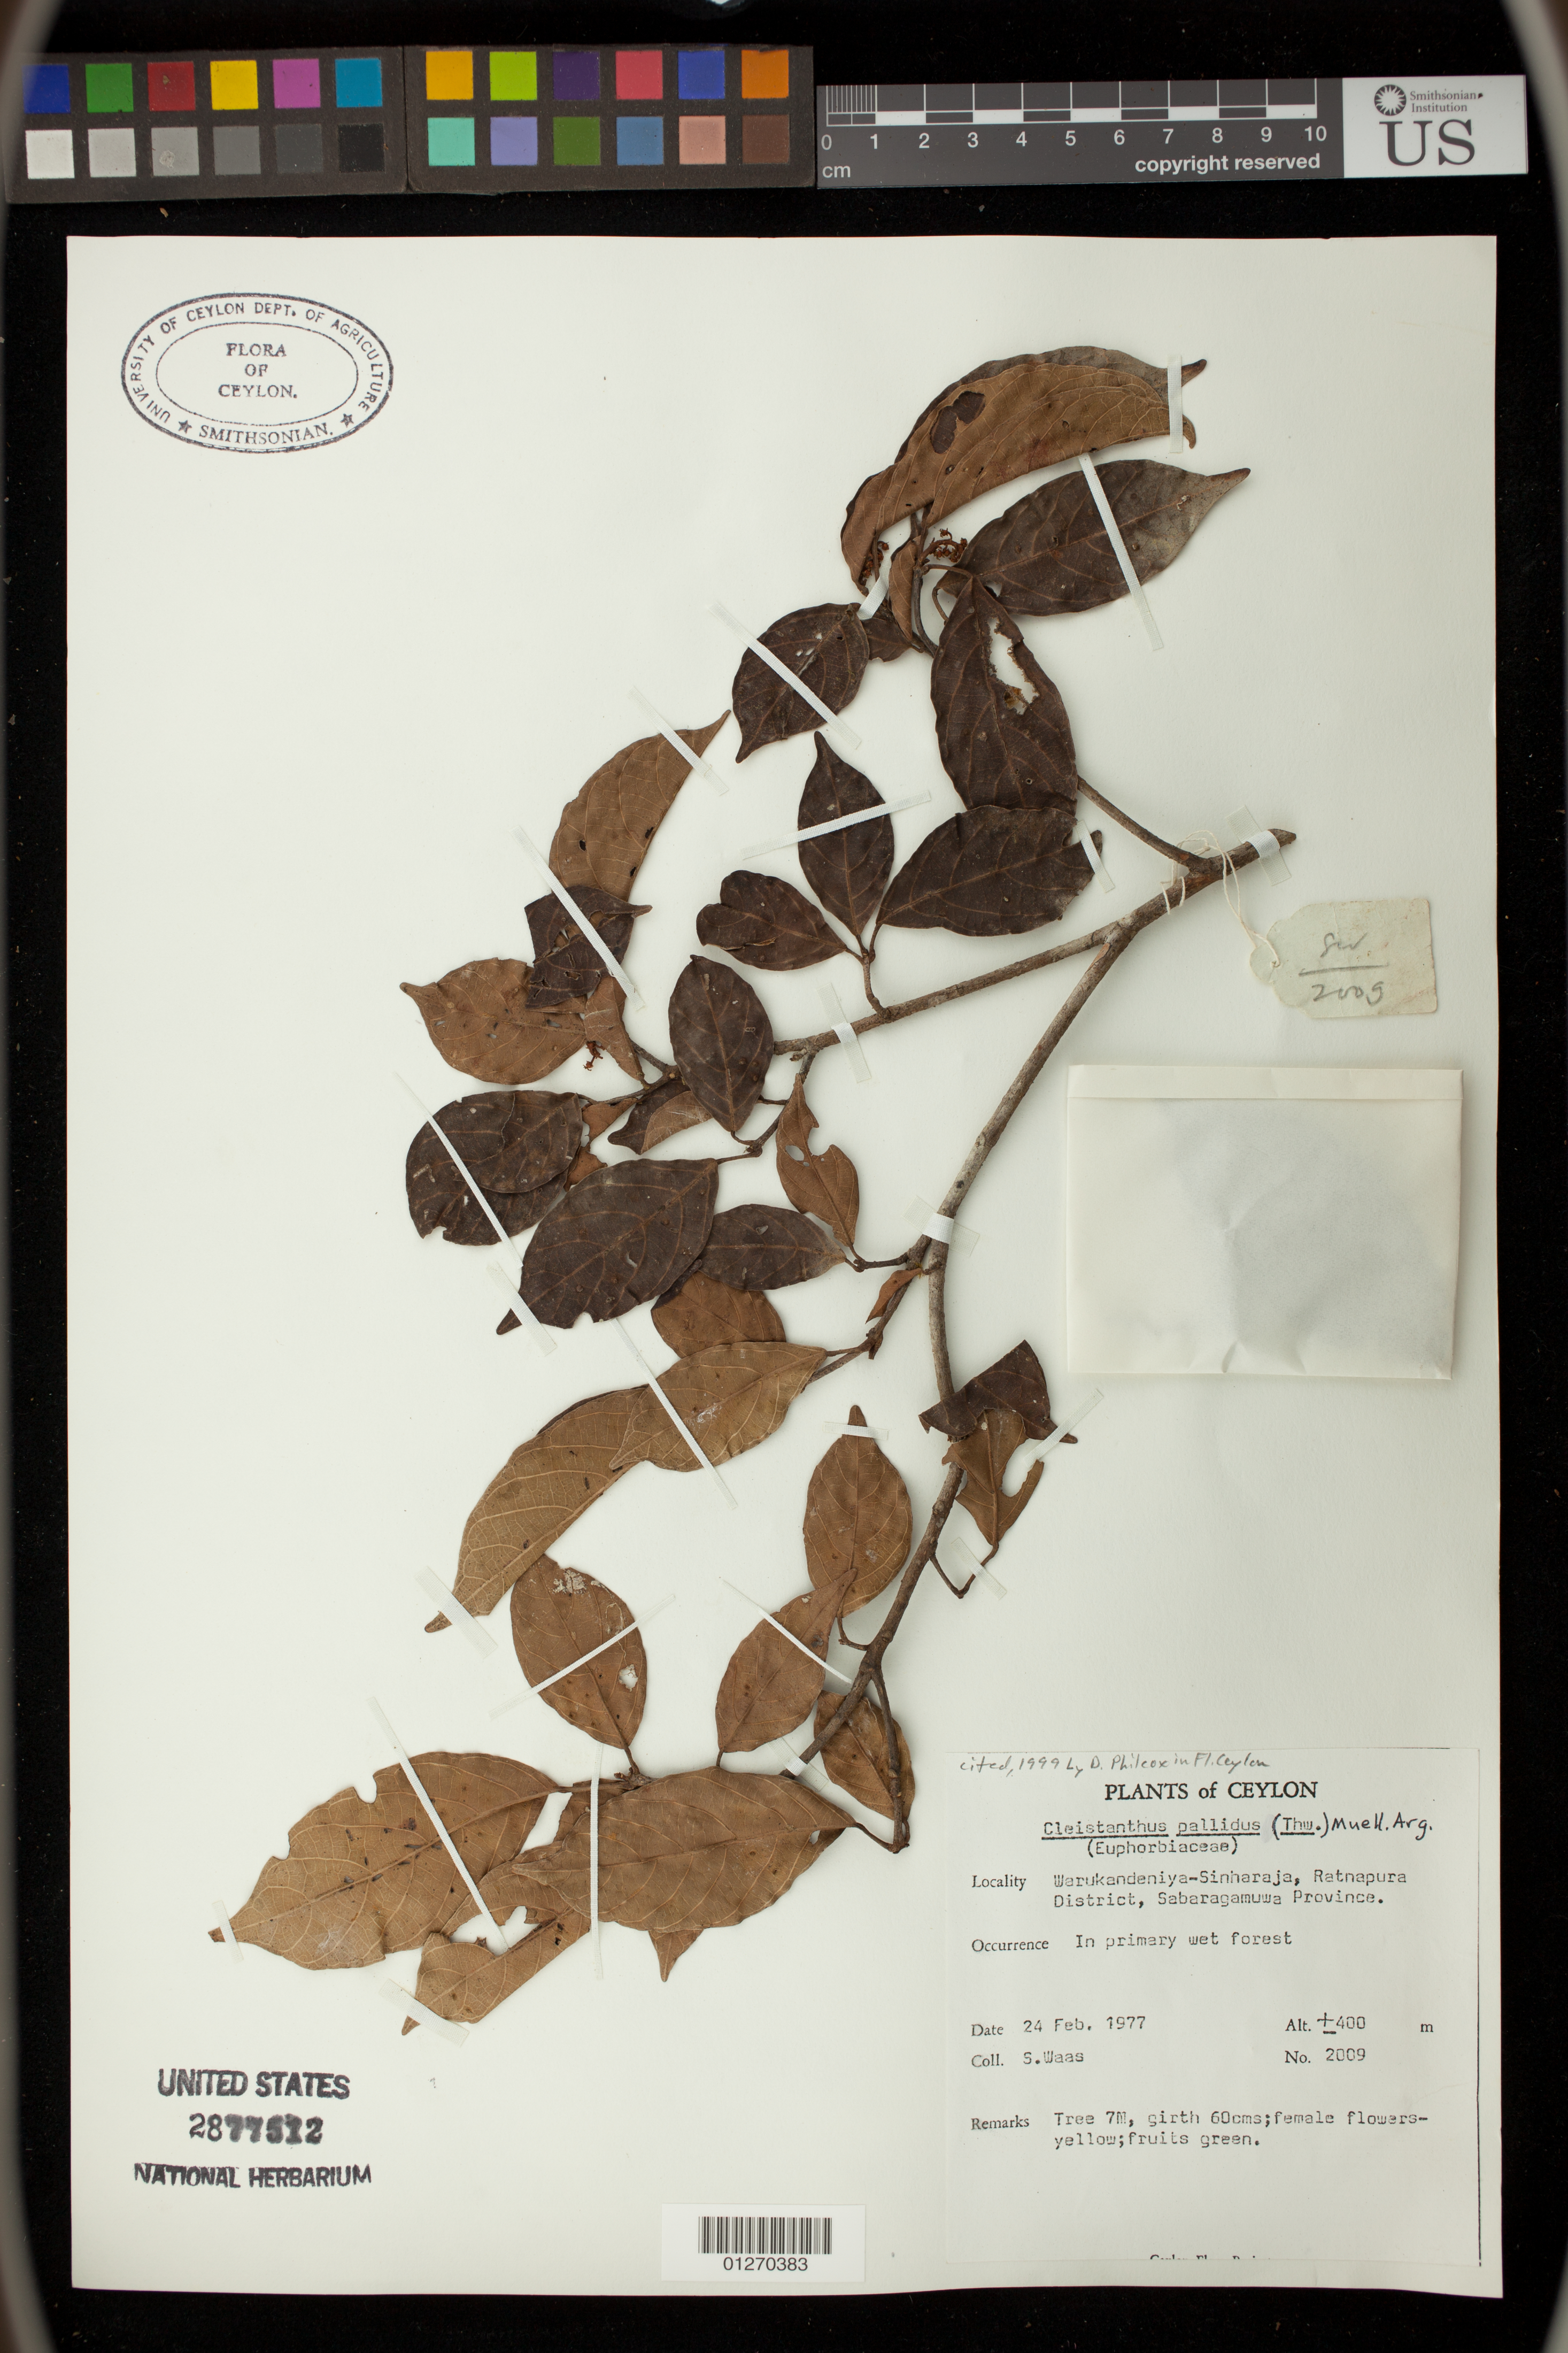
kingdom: Plantae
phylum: Tracheophyta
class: Magnoliopsida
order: Malpighiales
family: Phyllanthaceae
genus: Cleistanthus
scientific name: Cleistanthus pallidus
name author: (Thwaites) Müll. Arg.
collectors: S. Waas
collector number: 2009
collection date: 1977-02-24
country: Sri Lanka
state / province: Sabaragamuwa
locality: Warukandeniya-Sinharaja, Ratnapura District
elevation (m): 122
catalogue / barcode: US 2877512